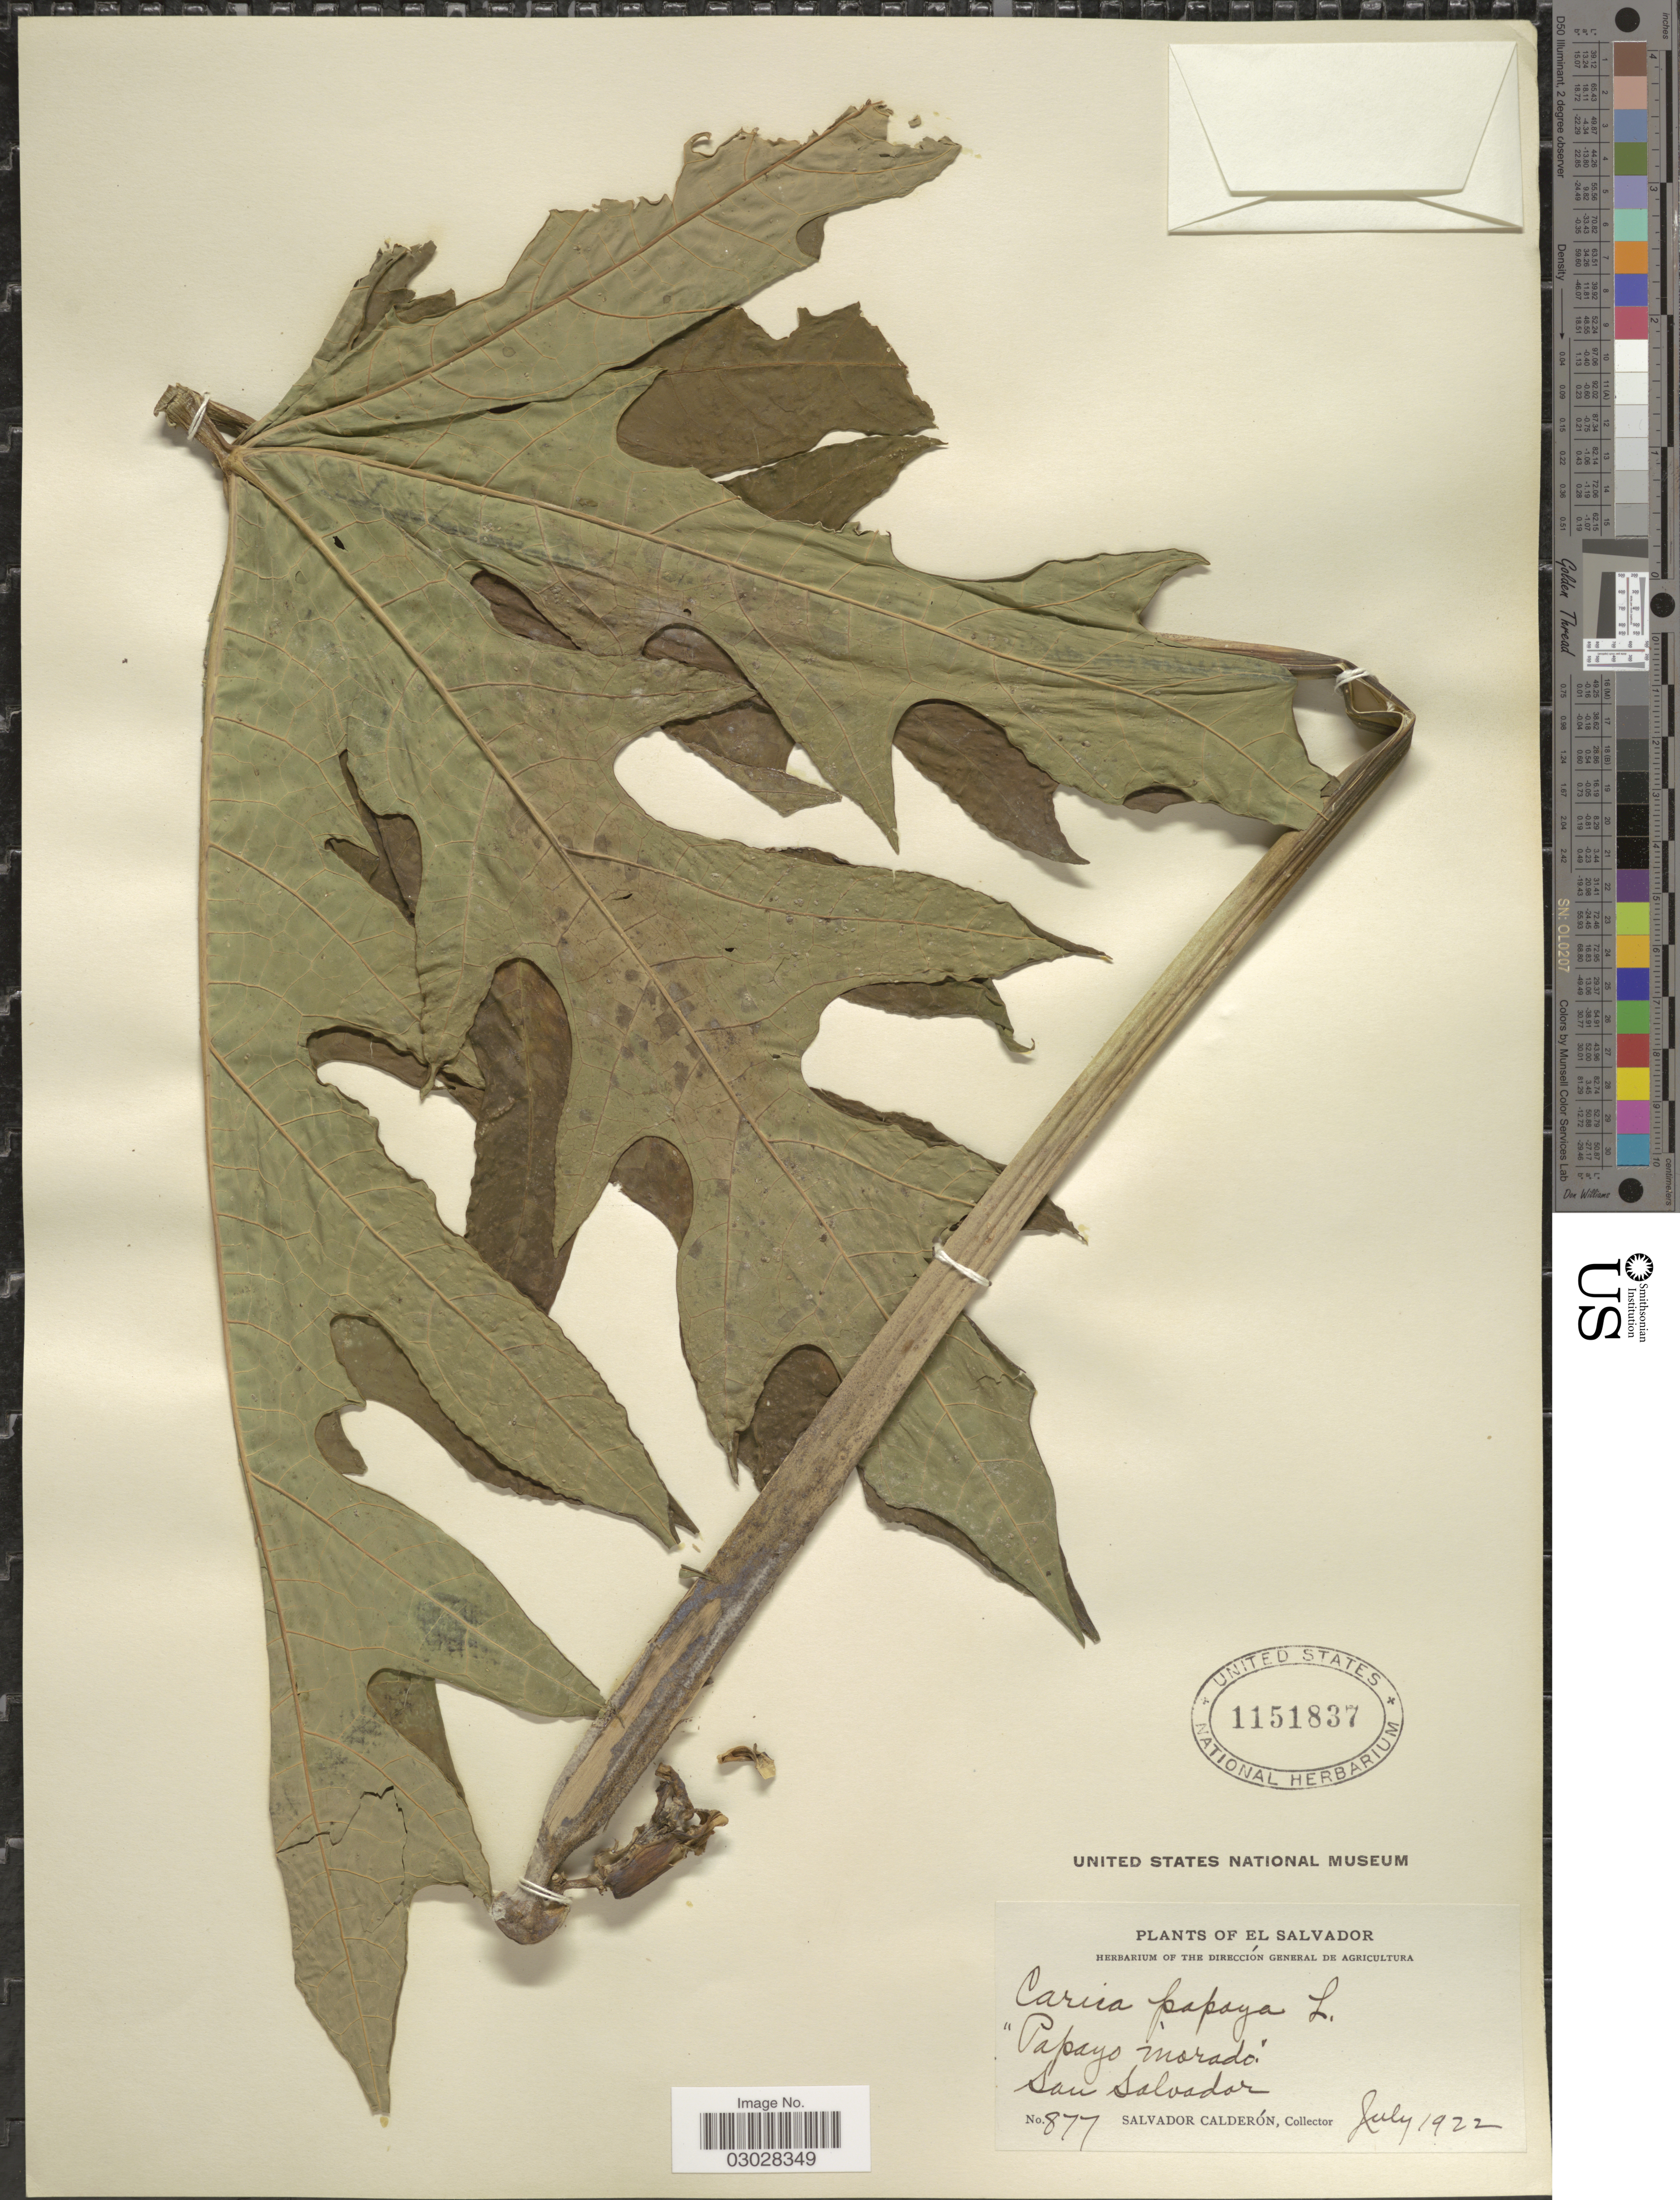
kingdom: Plantae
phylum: Tracheophyta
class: Magnoliopsida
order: Brassicales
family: Caricaceae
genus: Carica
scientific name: Carica papaya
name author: L.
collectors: S. Calderón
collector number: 877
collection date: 1922-07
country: El Salvador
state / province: San Salvador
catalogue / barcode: US 1151837